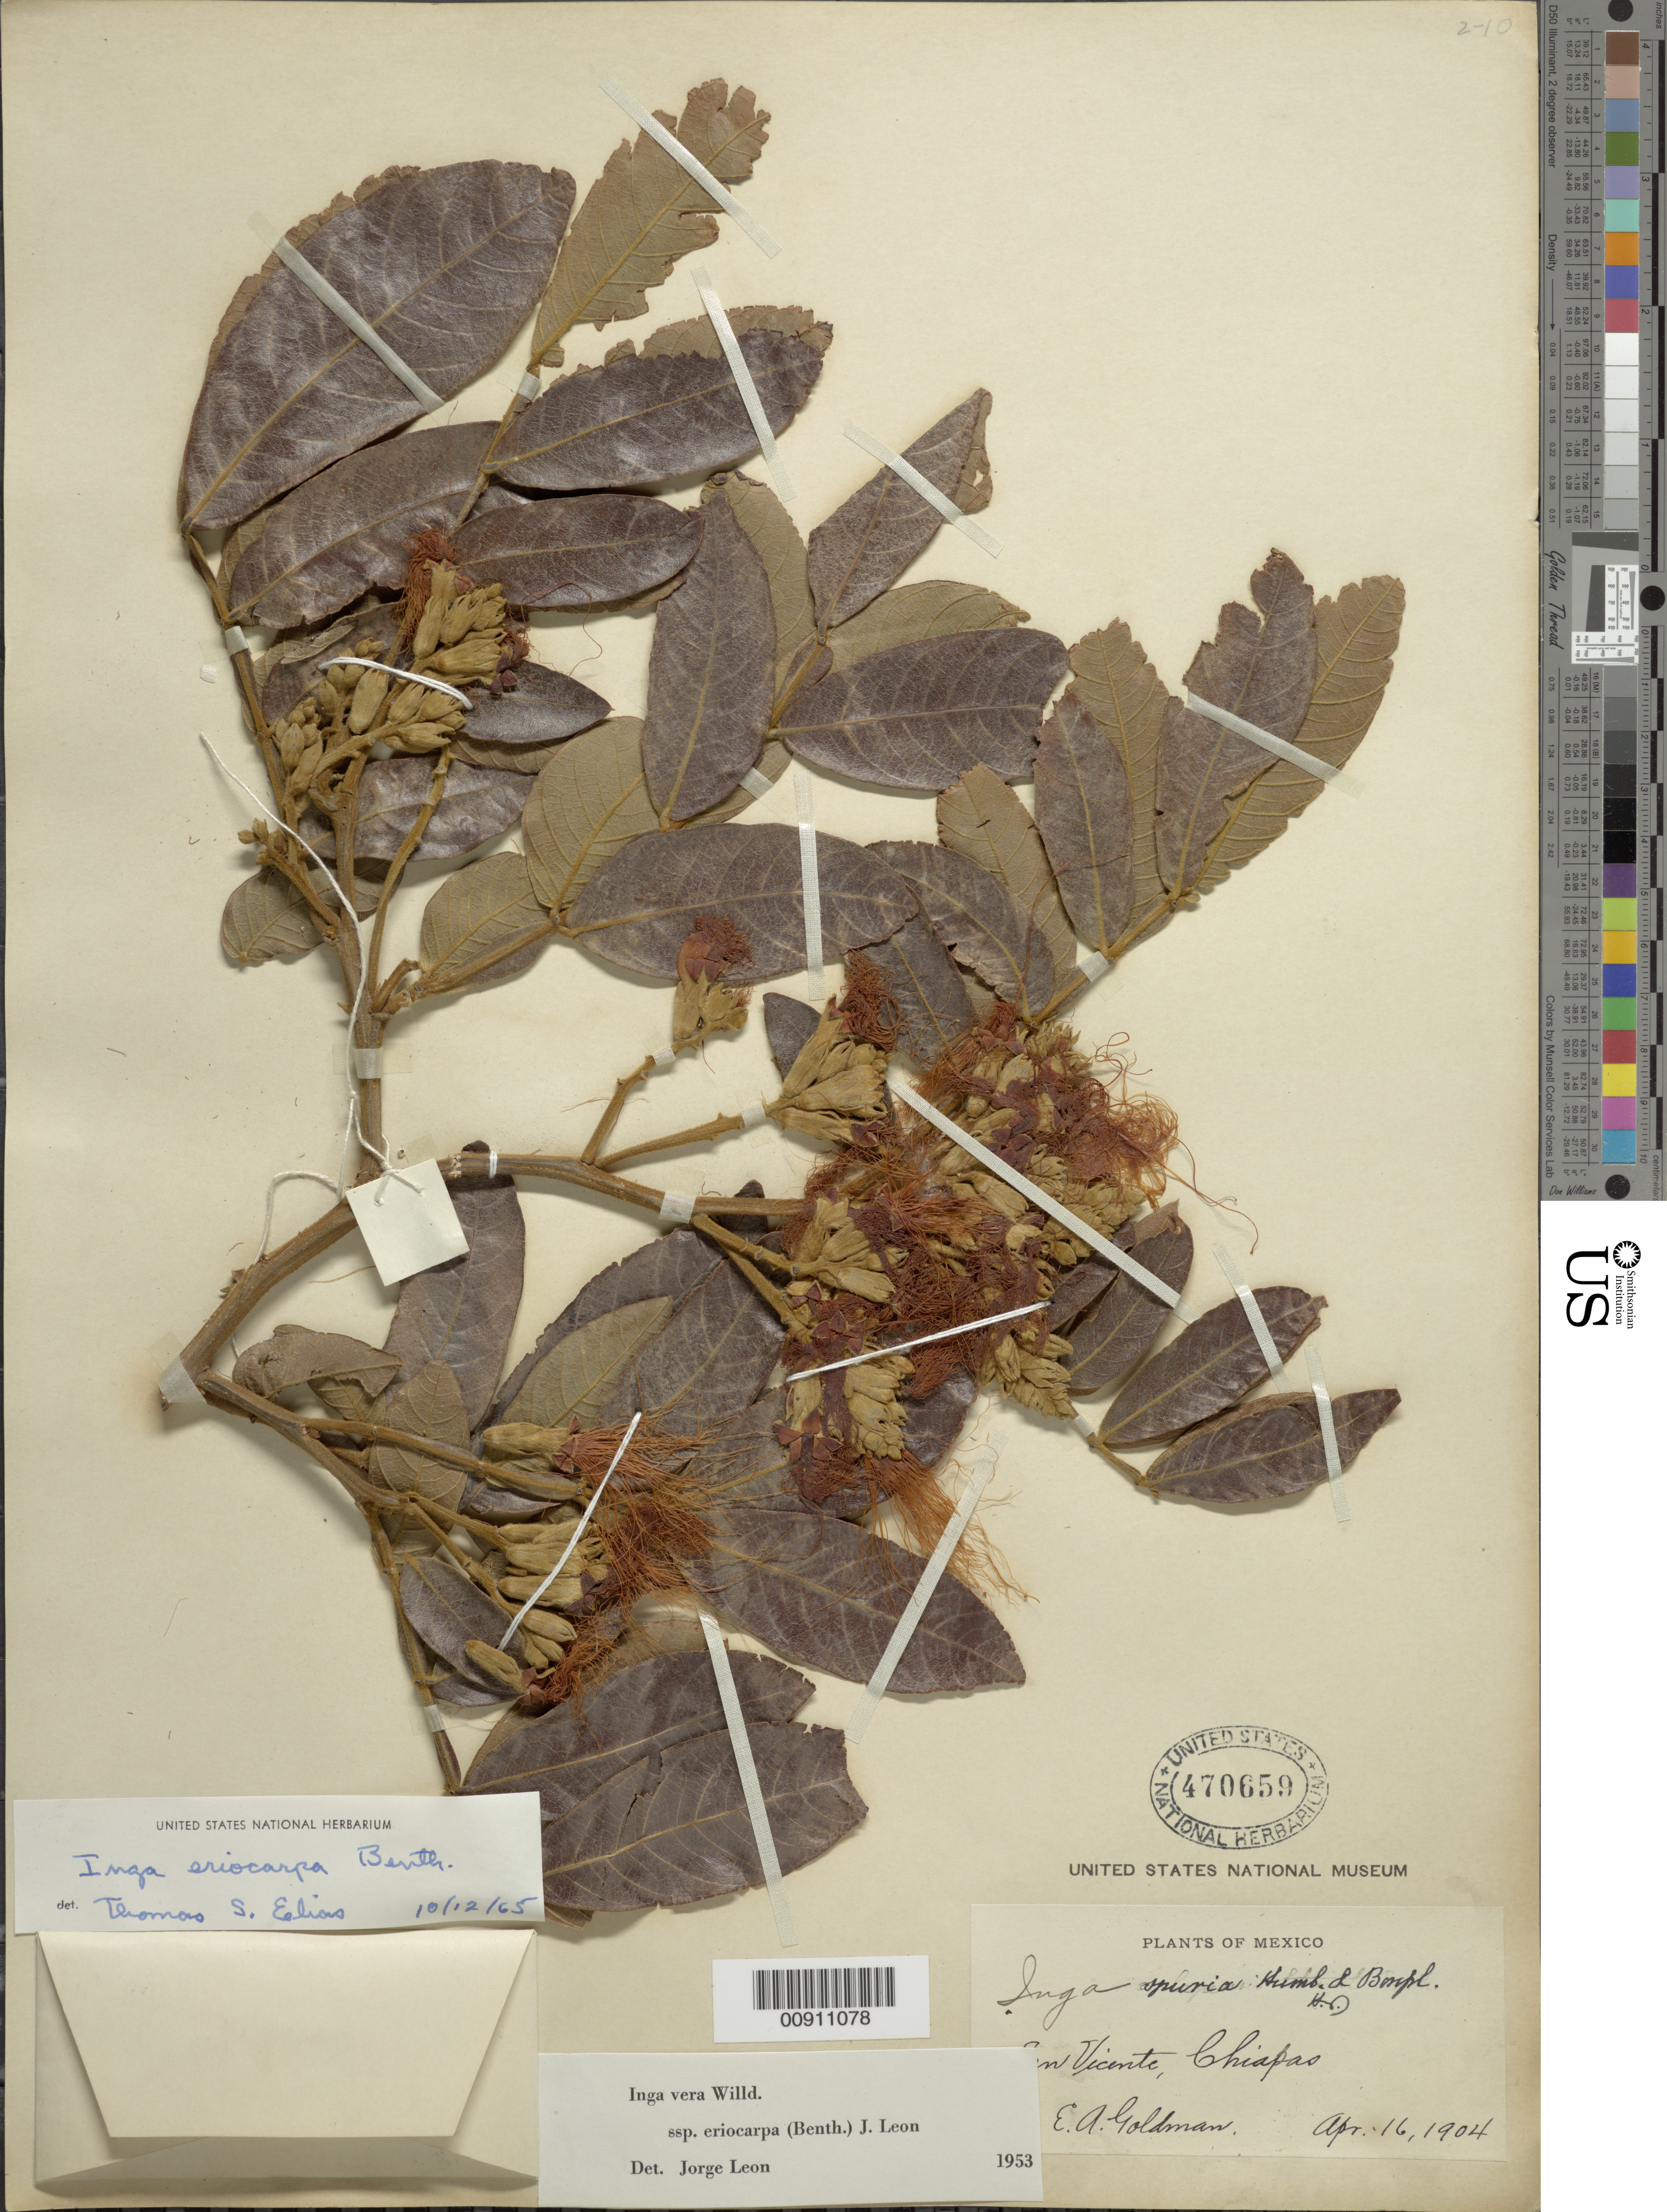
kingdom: Plantae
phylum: Tracheophyta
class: Magnoliopsida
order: Fabales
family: Fabaceae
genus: Inga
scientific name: Inga vera subsp. eriocarpa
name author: (Benth.) J. León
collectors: E. A. Goldman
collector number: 858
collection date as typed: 16 Apr 1904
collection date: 1904-04-16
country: Mexico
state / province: Chiapas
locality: San Vicente, Chiapas.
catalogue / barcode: US 470659